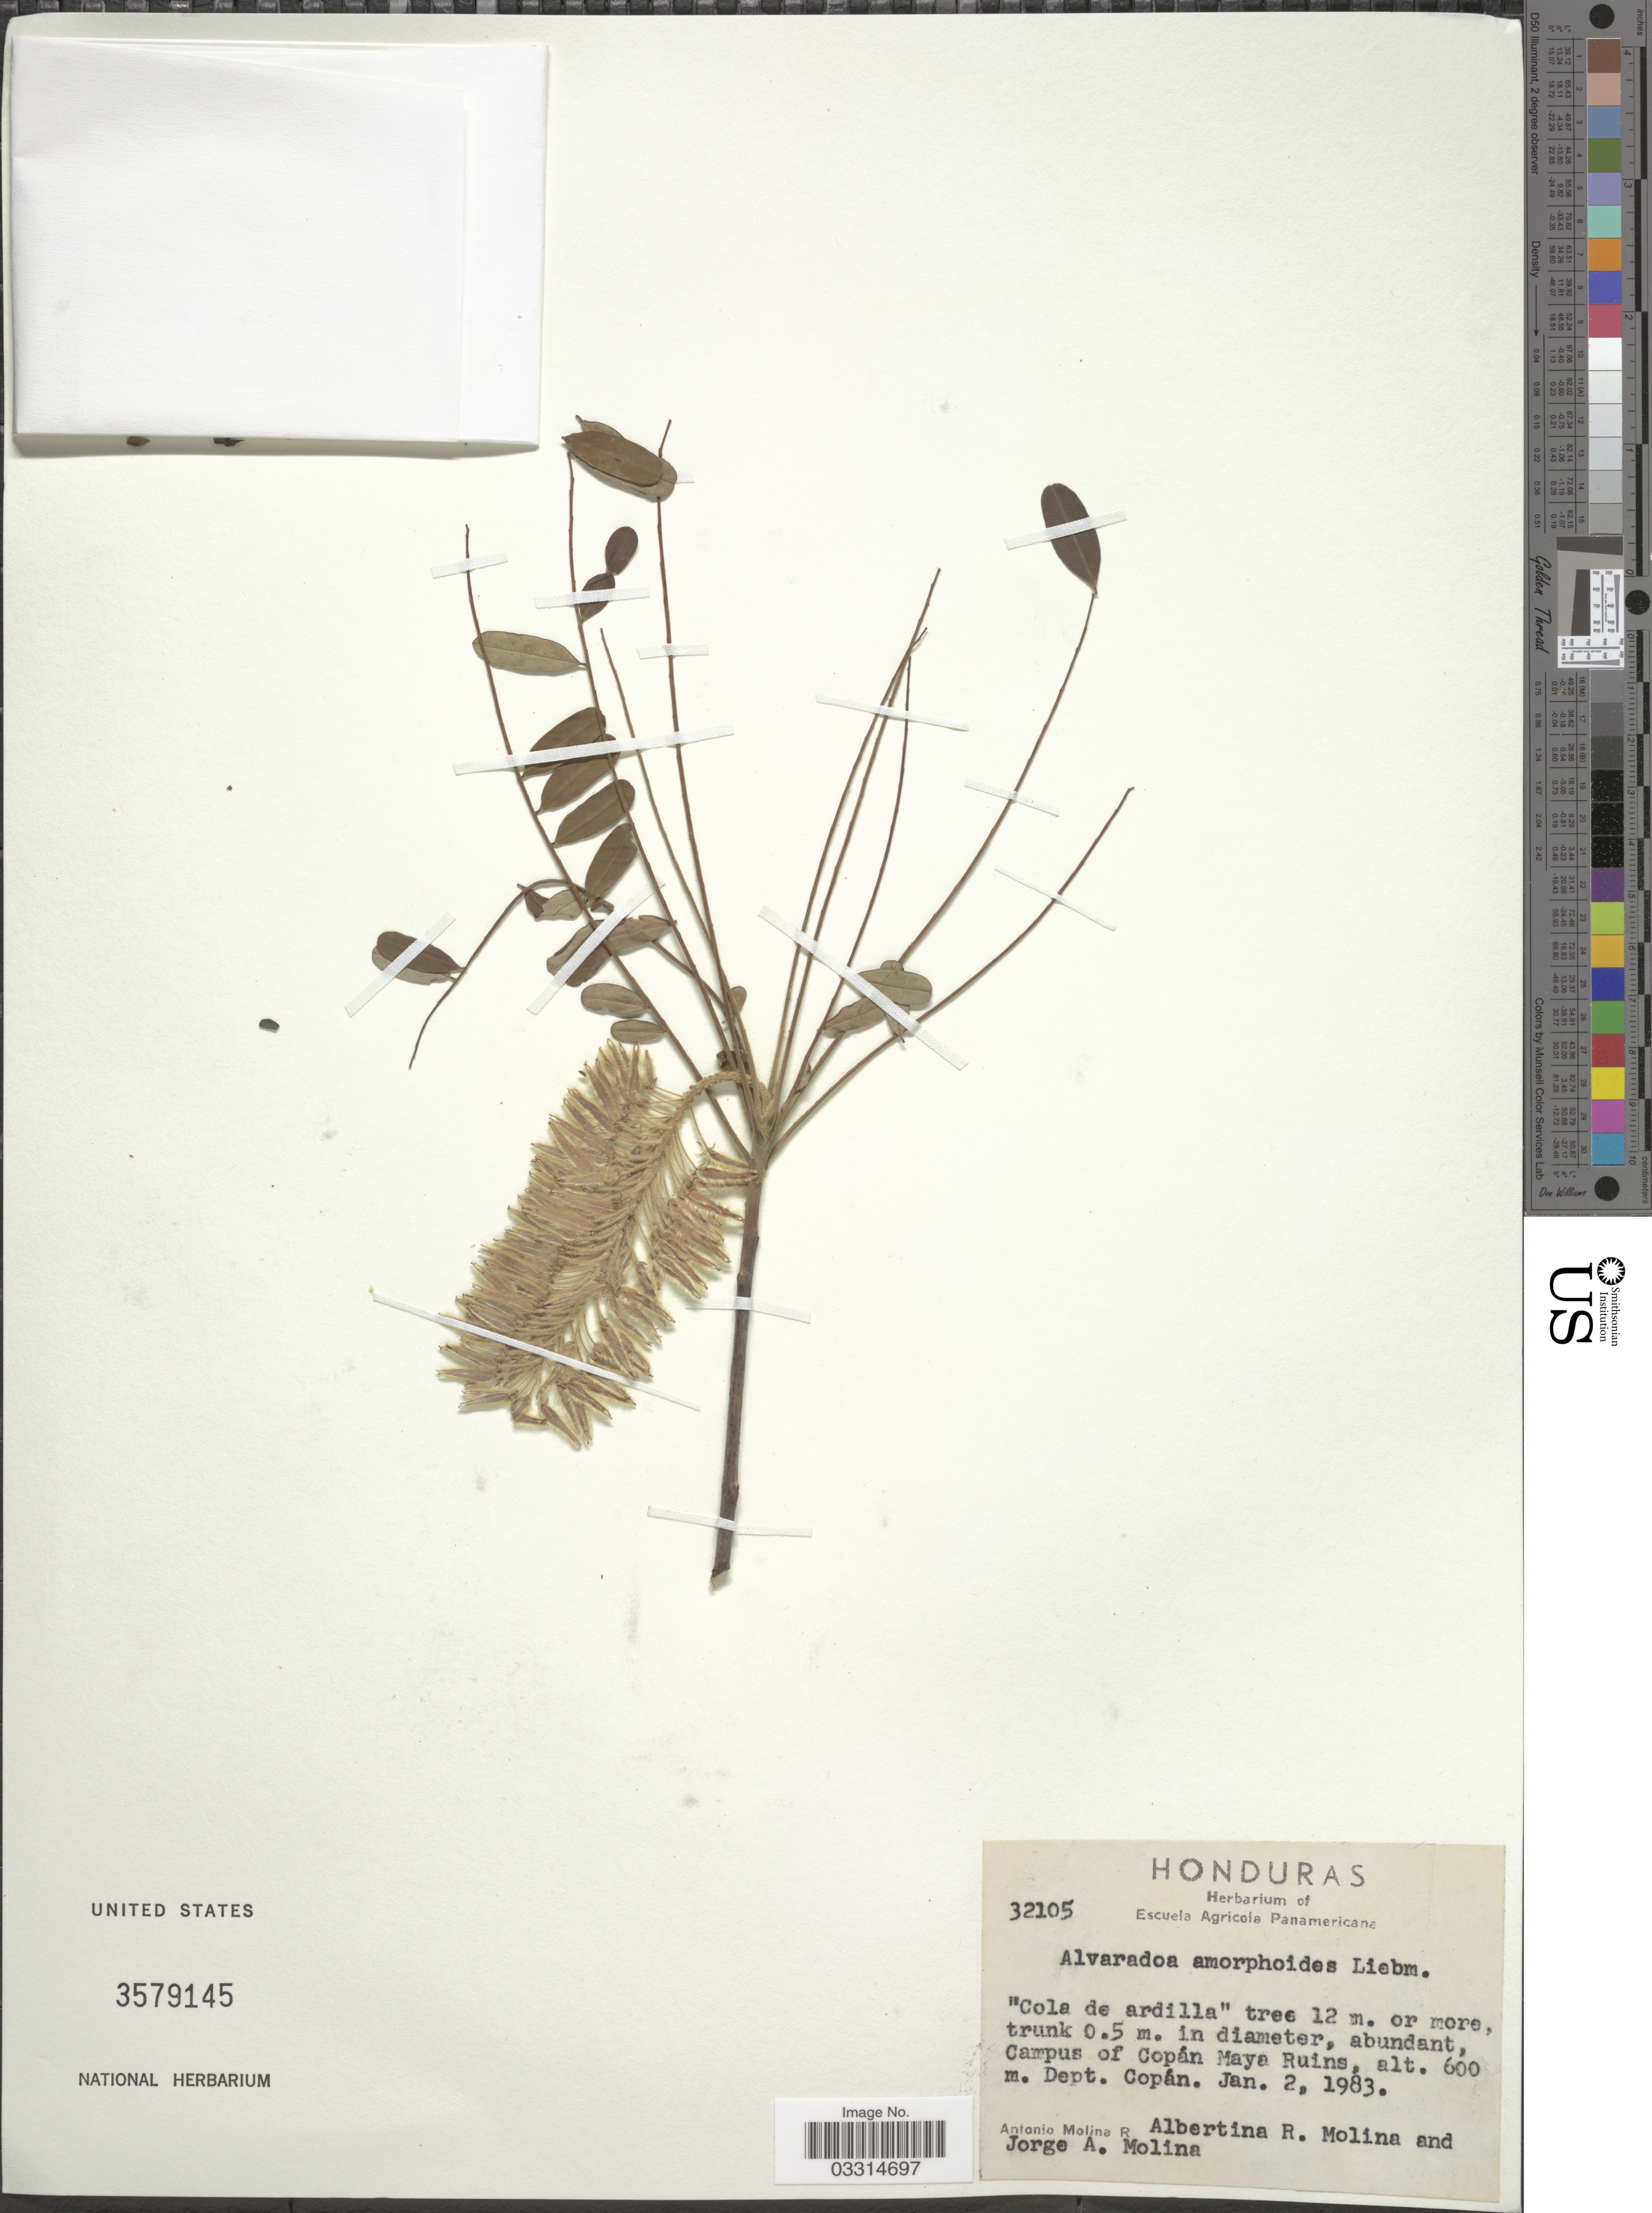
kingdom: Plantae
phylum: Tracheophyta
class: Magnoliopsida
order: Picramniales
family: Picramniaceae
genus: Alvaradoa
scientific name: Alvaradoa amorphoides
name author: Liebm.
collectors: A. Molina R., A. R. Molina & J. A. Molina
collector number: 32105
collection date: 1983-01-02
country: Honduras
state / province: Copán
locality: Campus of Copán Maya Ruins, Dept. Copán.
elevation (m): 600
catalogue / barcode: US 3579145